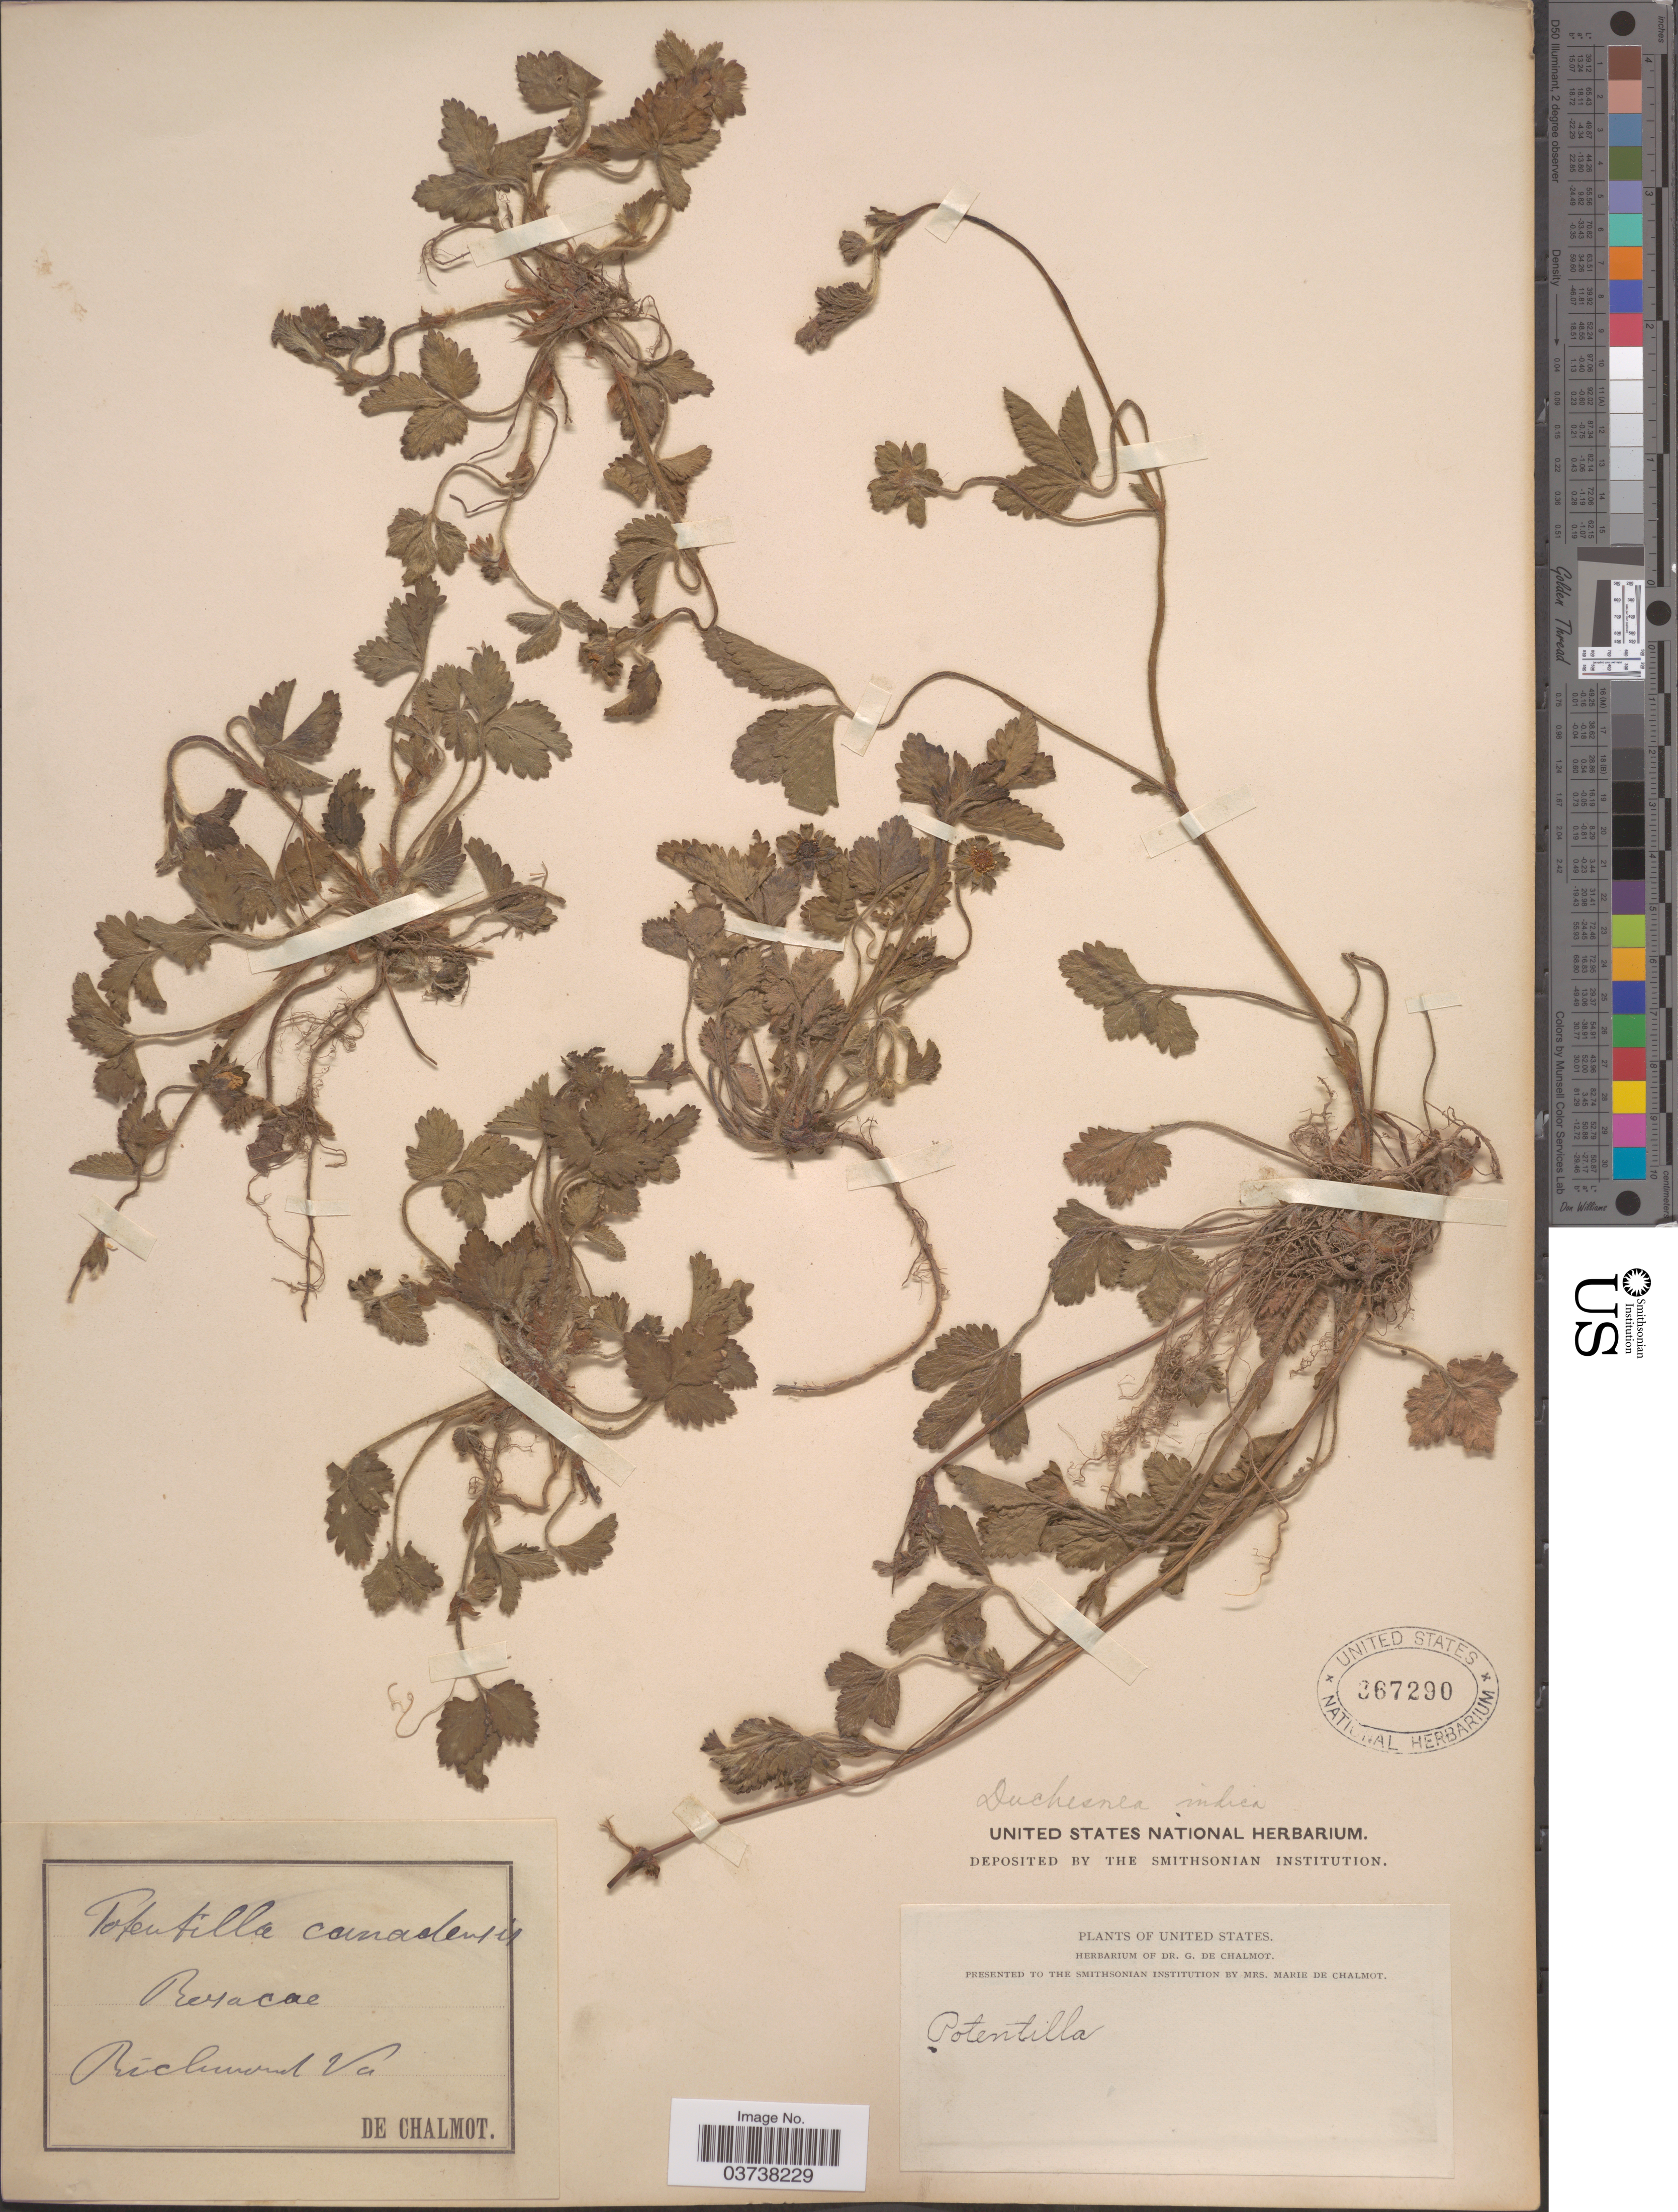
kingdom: Plantae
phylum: Tracheophyta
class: Magnoliopsida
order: Rosales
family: Rosaceae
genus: Potentilla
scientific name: Potentilla indica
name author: (Andrews) Th. Wolf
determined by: Strong, Mark T., (BOT), Smithsonian Institution - National Museum of Natural History (UNITED STATES)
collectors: G. de Chalmot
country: United States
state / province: Virginia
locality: Richmond.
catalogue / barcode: US 367290